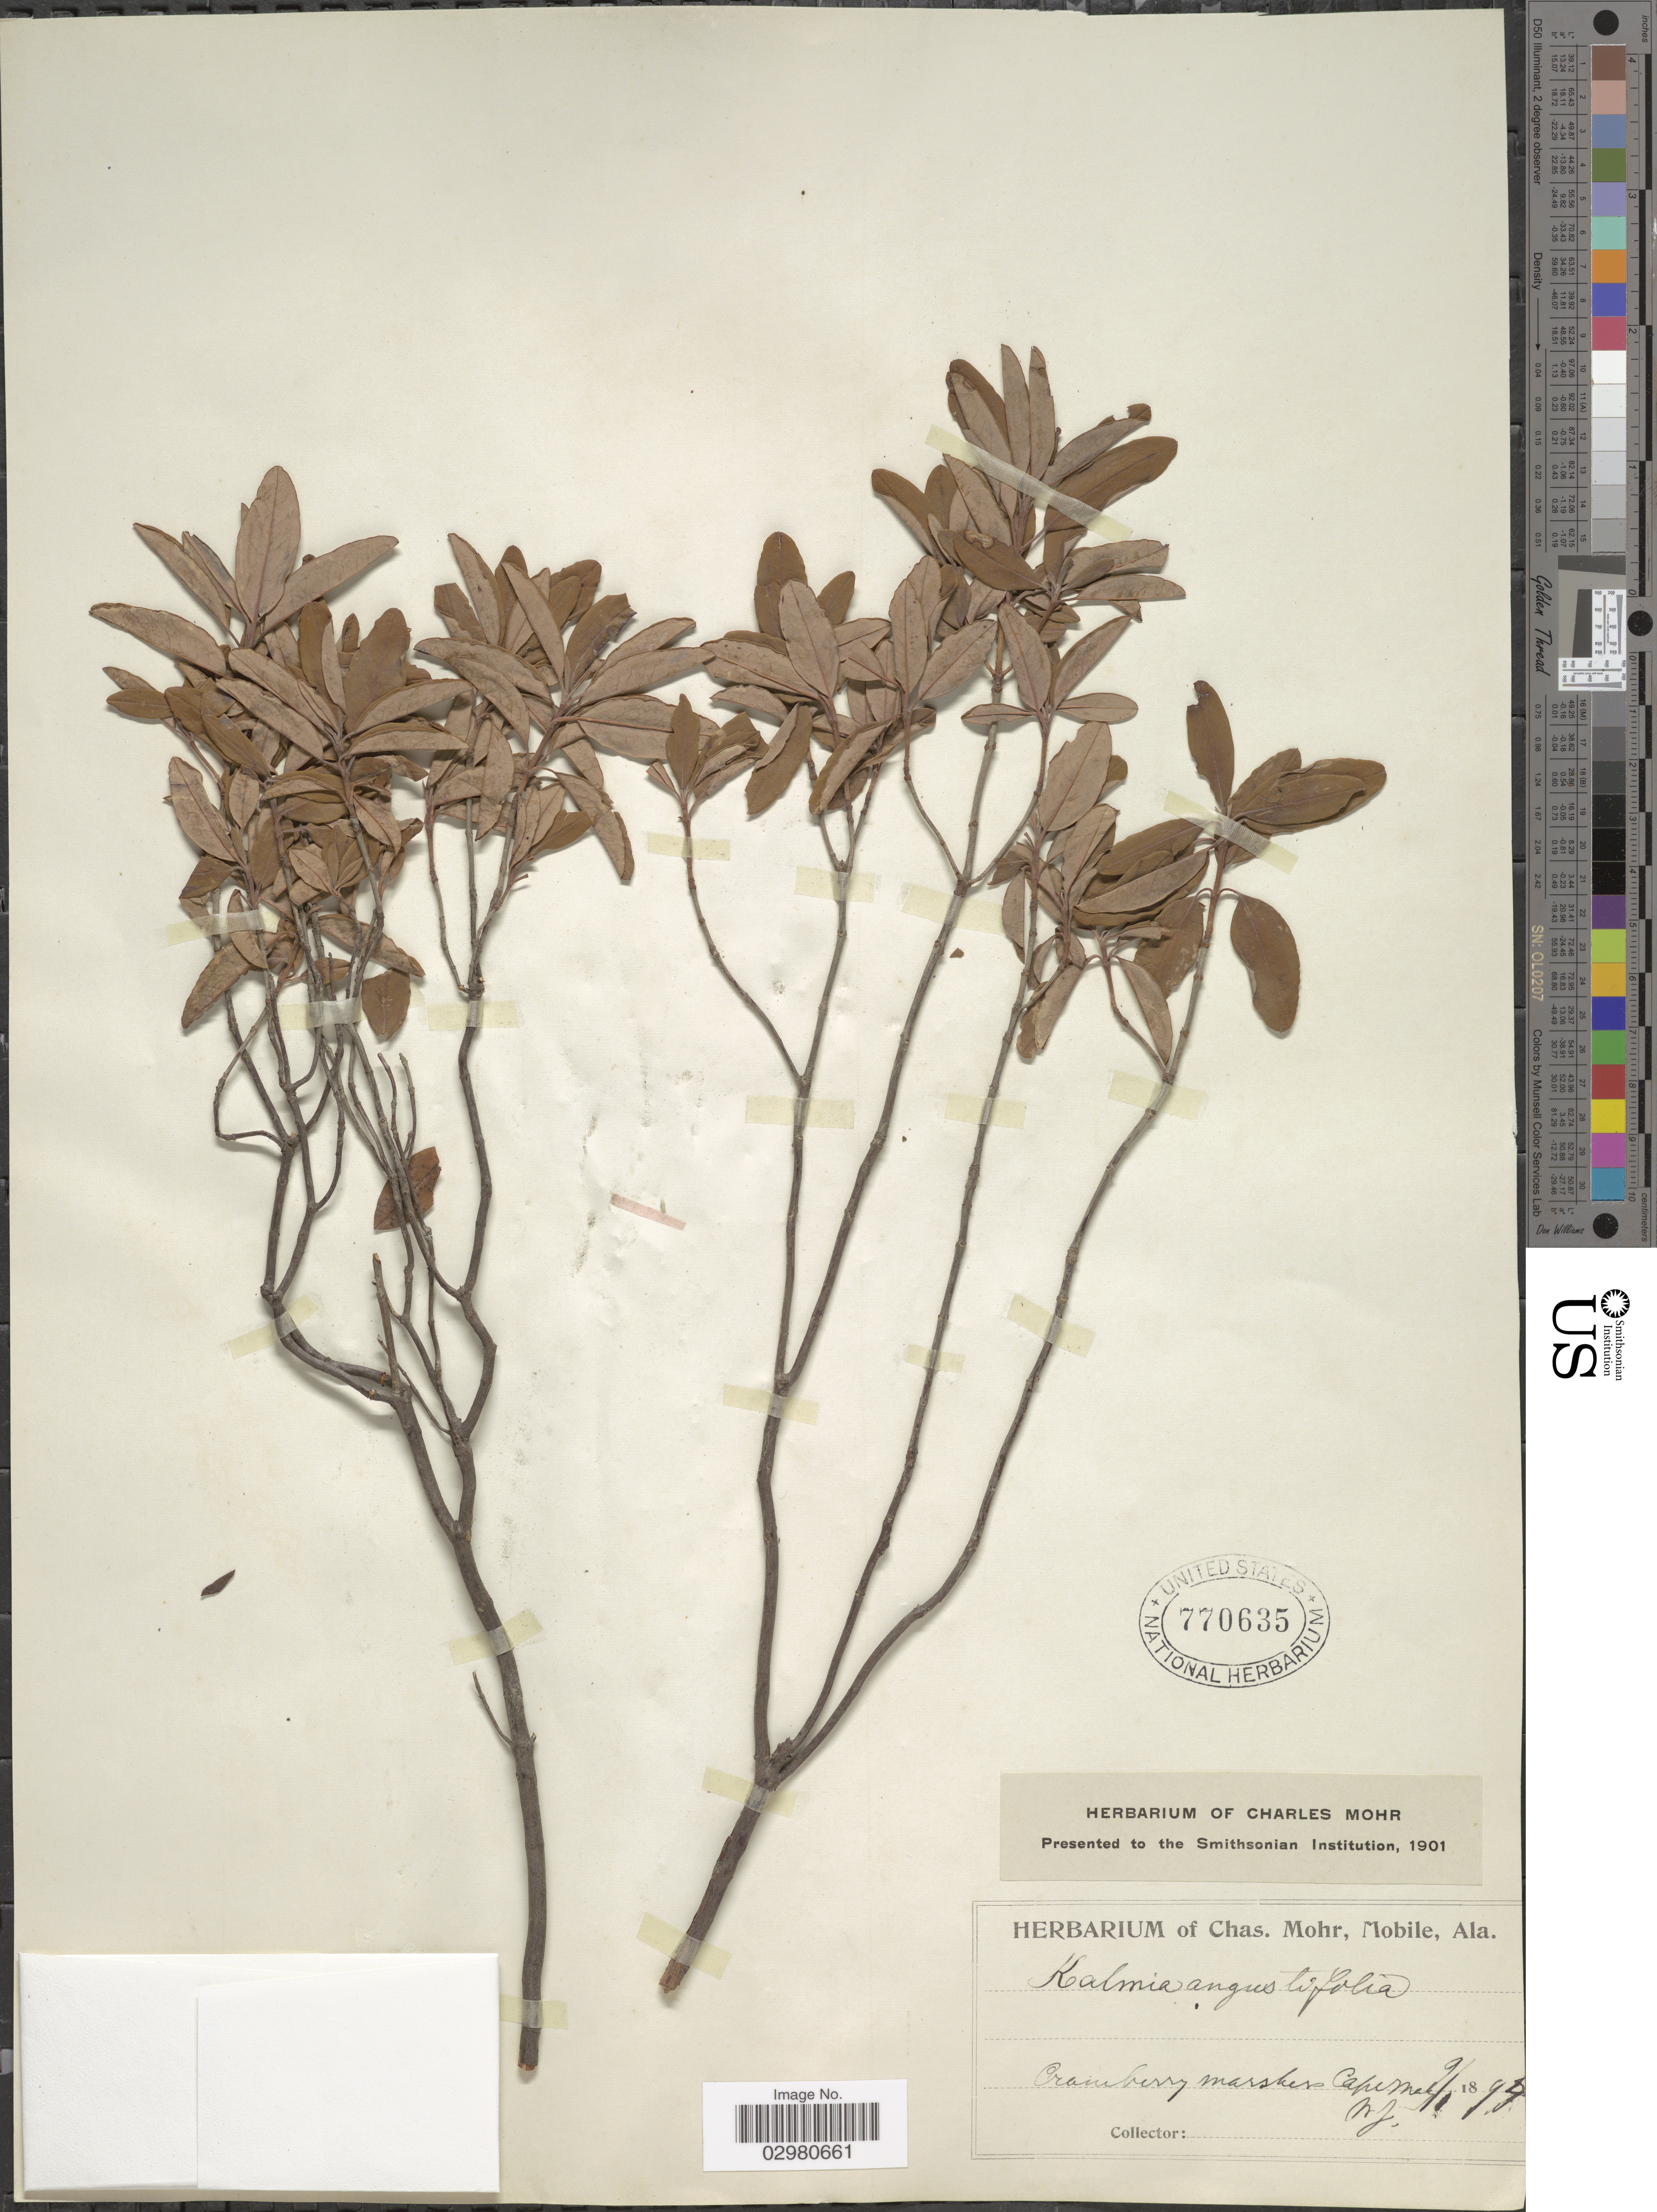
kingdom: Plantae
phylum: Tracheophyta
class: Magnoliopsida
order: Ericales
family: Ericaceae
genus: Kalmia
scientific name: Kalmia angustifolia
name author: L.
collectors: ex herb. Charles Mohr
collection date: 1894-01-09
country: United States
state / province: New Jersey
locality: Cransberry marsker Capemek N.J.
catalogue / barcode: US 770635